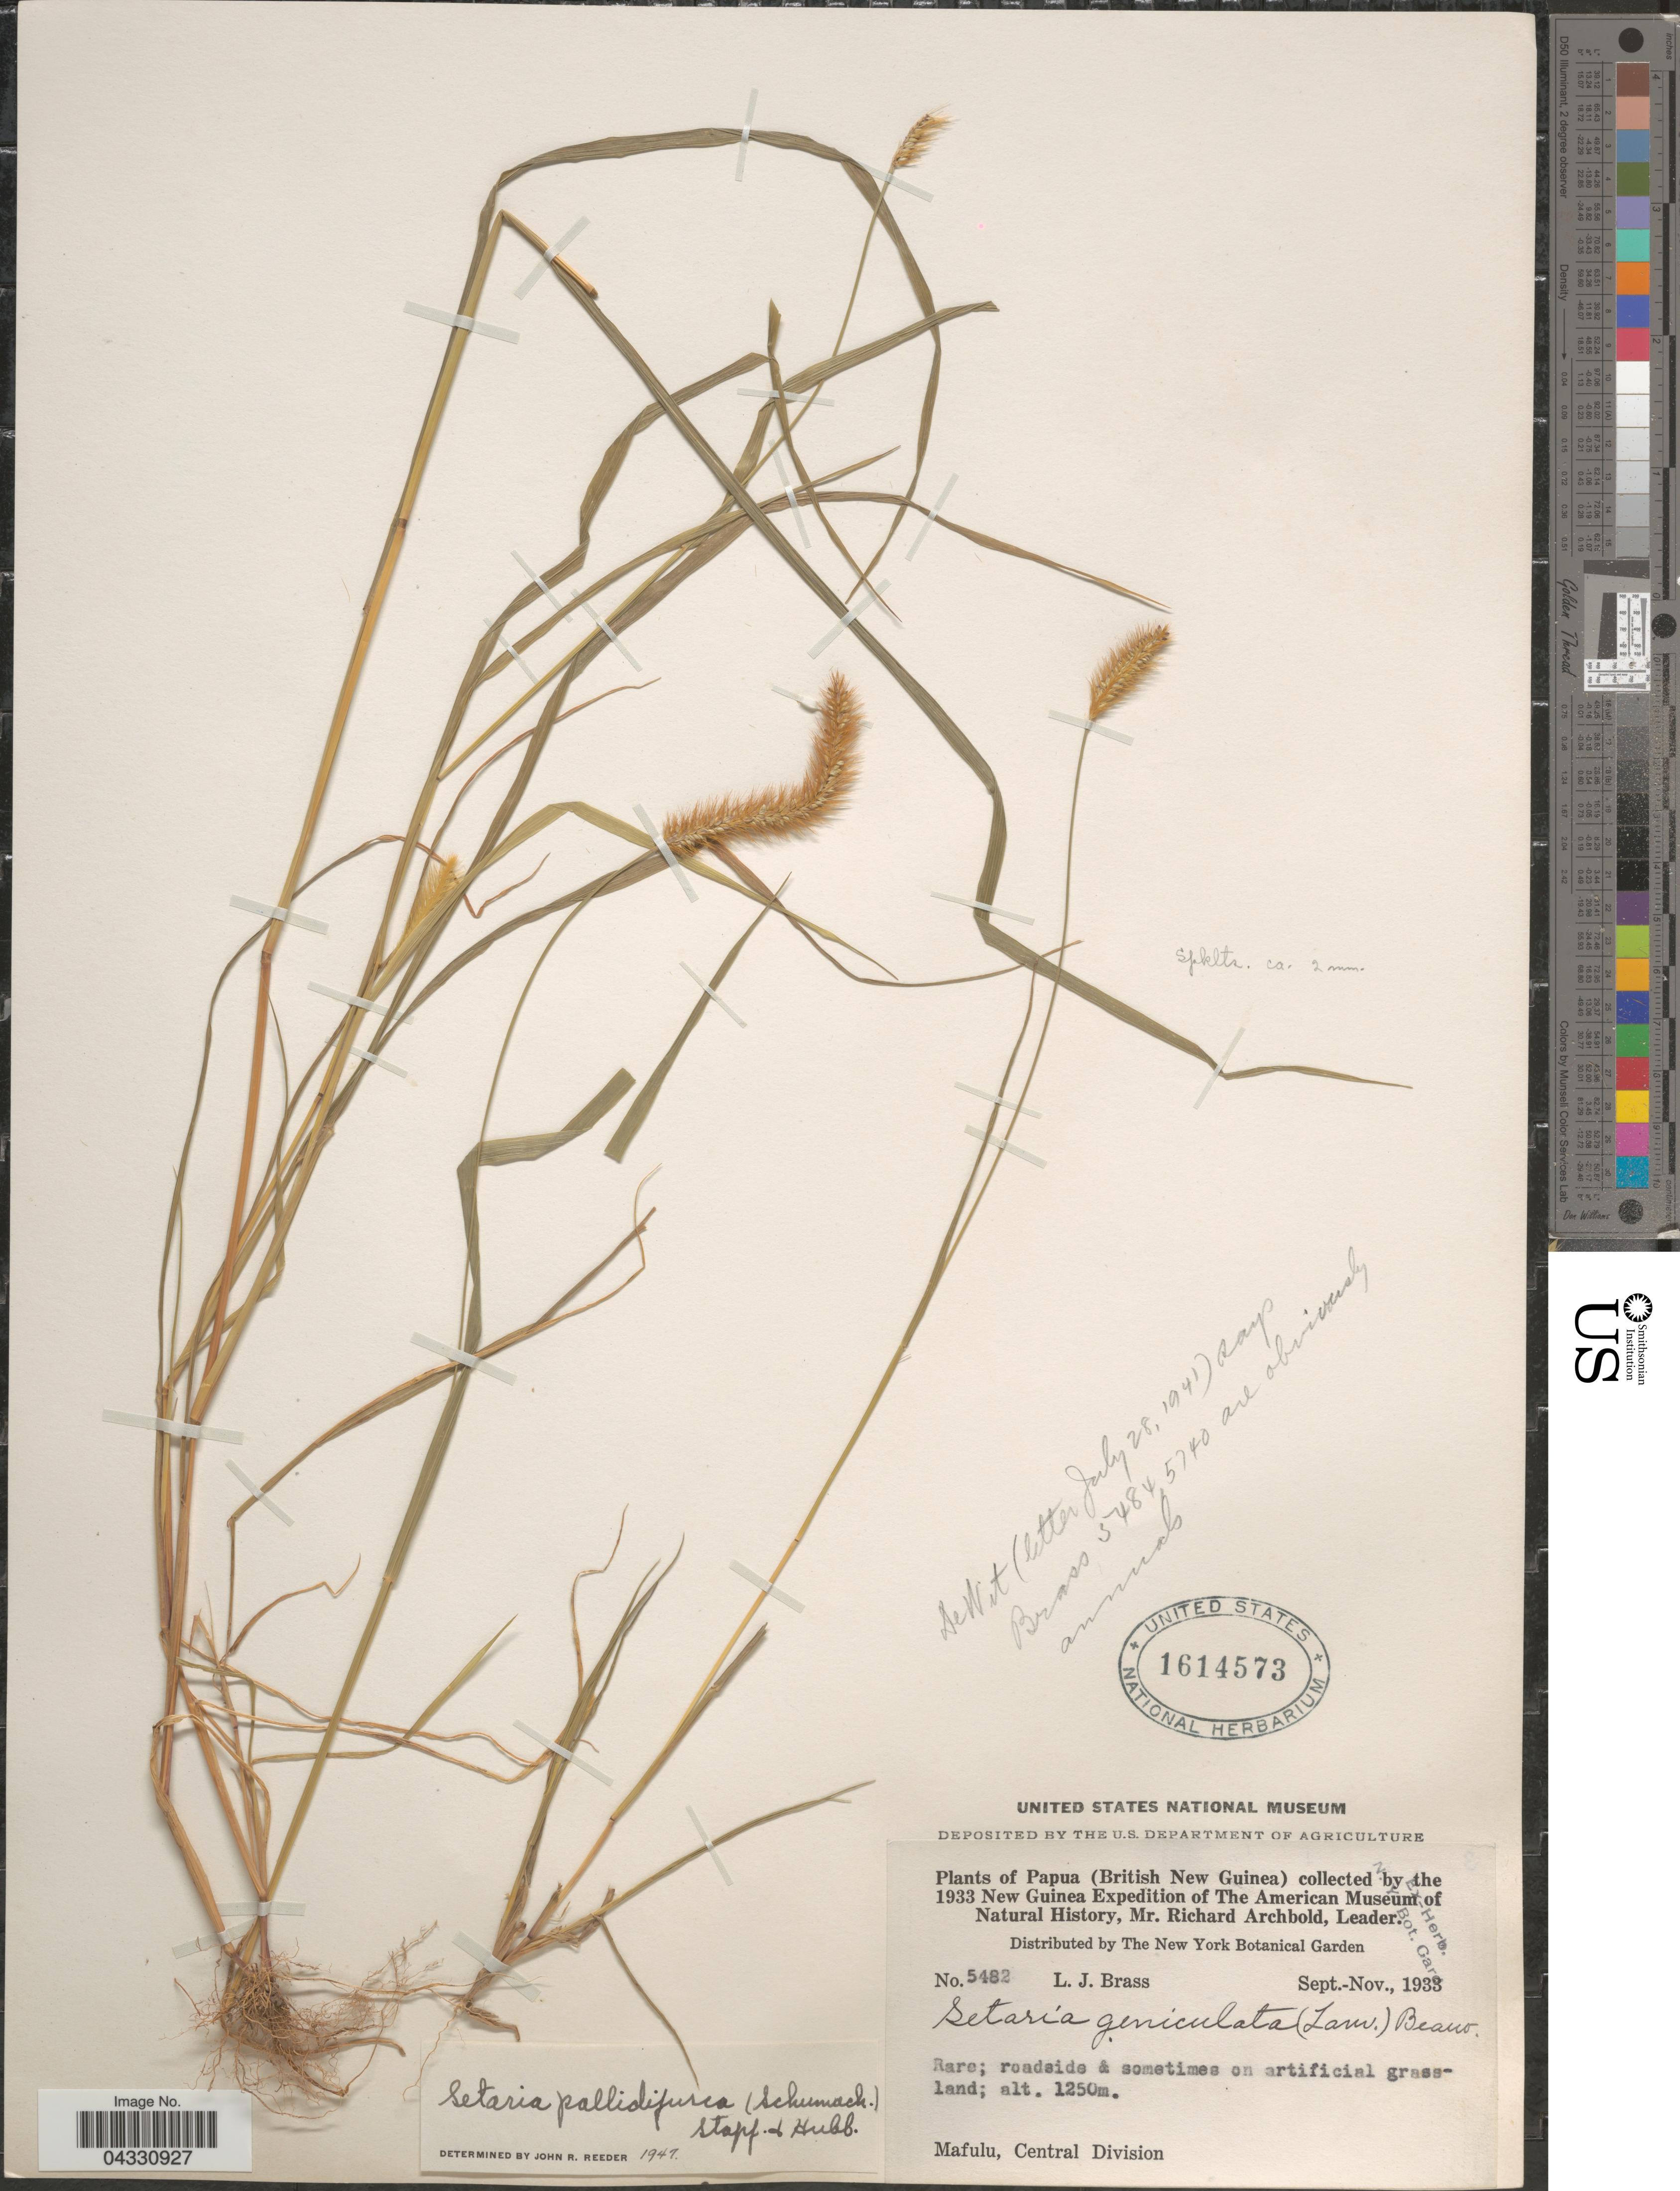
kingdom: Plantae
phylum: Tracheophyta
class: Liliopsida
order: Poales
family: Poaceae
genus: Setaria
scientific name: Setaria pallide-fusca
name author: (Schumach.) Stapf & C.E. Hubb.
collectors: L. J. Brass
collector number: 5482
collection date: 1933-09/1933-11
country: Papua New Guinea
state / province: Central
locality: Papua (British New Guinea) the 1933 New Guinea Expedition of The American Museum of Natural History. Mafulu, Central Division.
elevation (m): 1250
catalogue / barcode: US 1614573